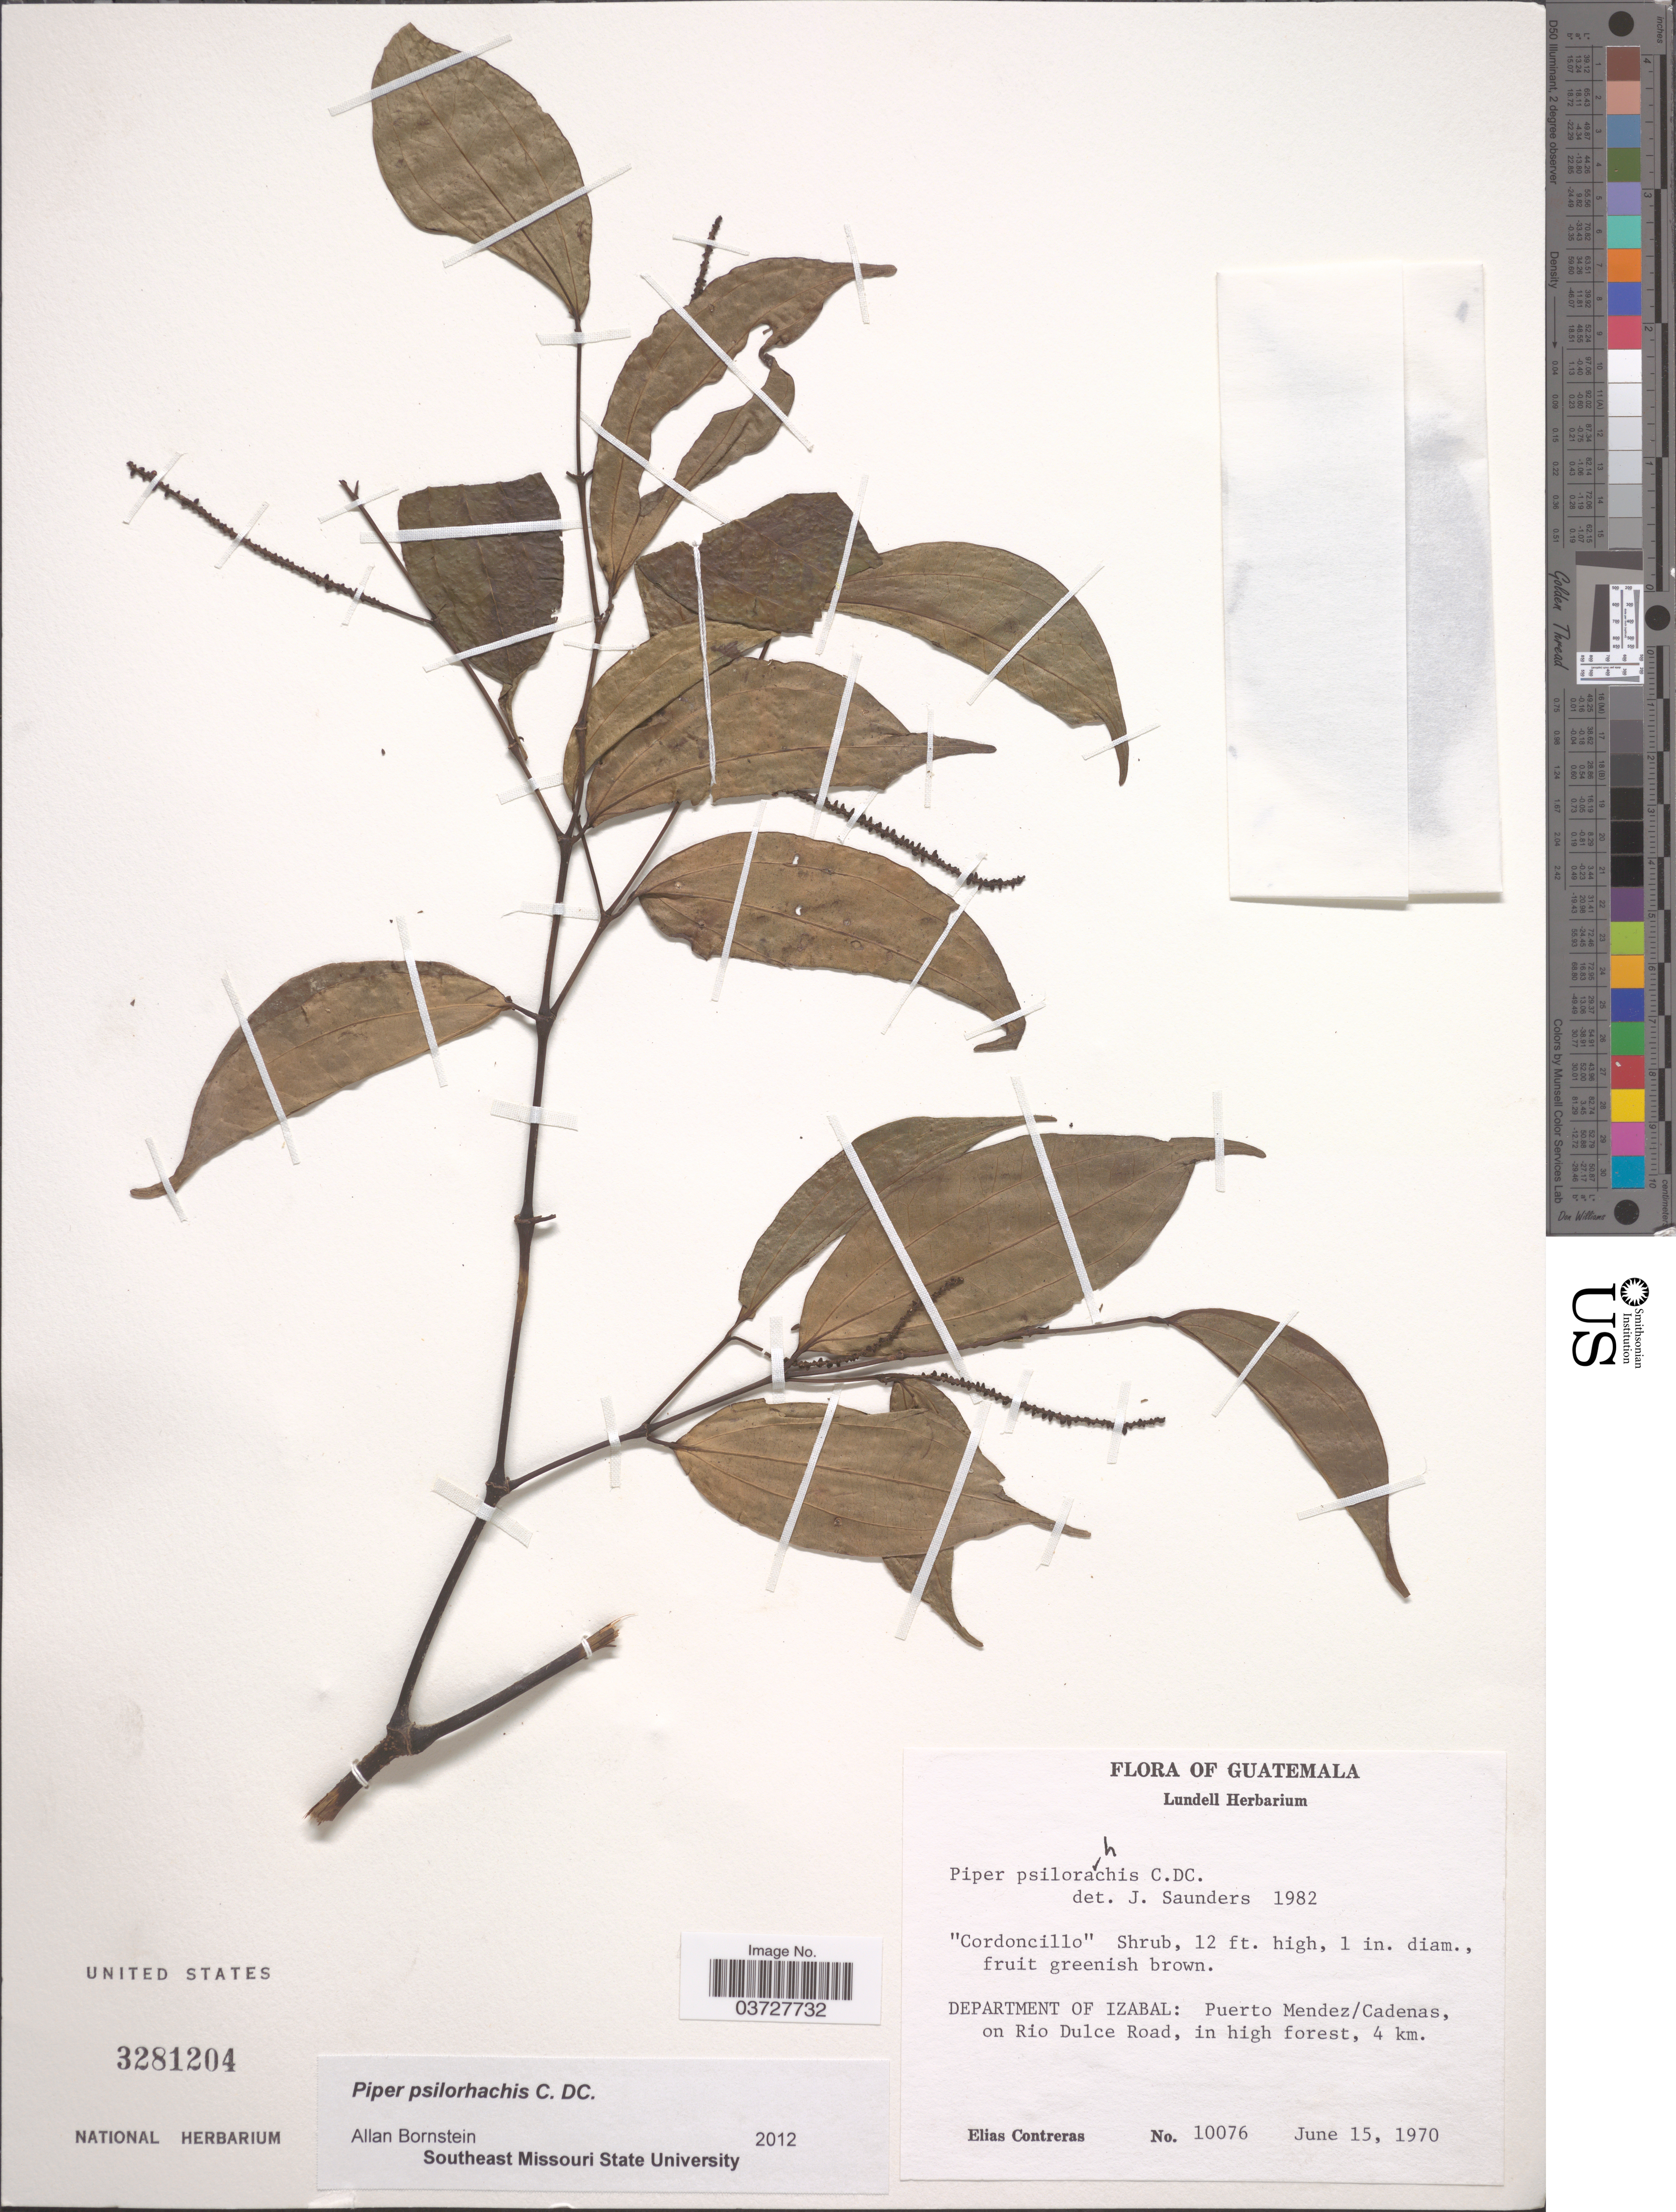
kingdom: Plantae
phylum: Tracheophyta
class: Magnoliopsida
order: Piperales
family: Piperaceae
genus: Piper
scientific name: Piper psilorhachis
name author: C. DC.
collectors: E. Contreras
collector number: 10076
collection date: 1970-06-15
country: Guatemala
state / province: Izabal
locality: Department of Izabal: Puerto Mendez/Cadenas, on Rio Dulce Road, in high forest, 4 km.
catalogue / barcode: US 3281204